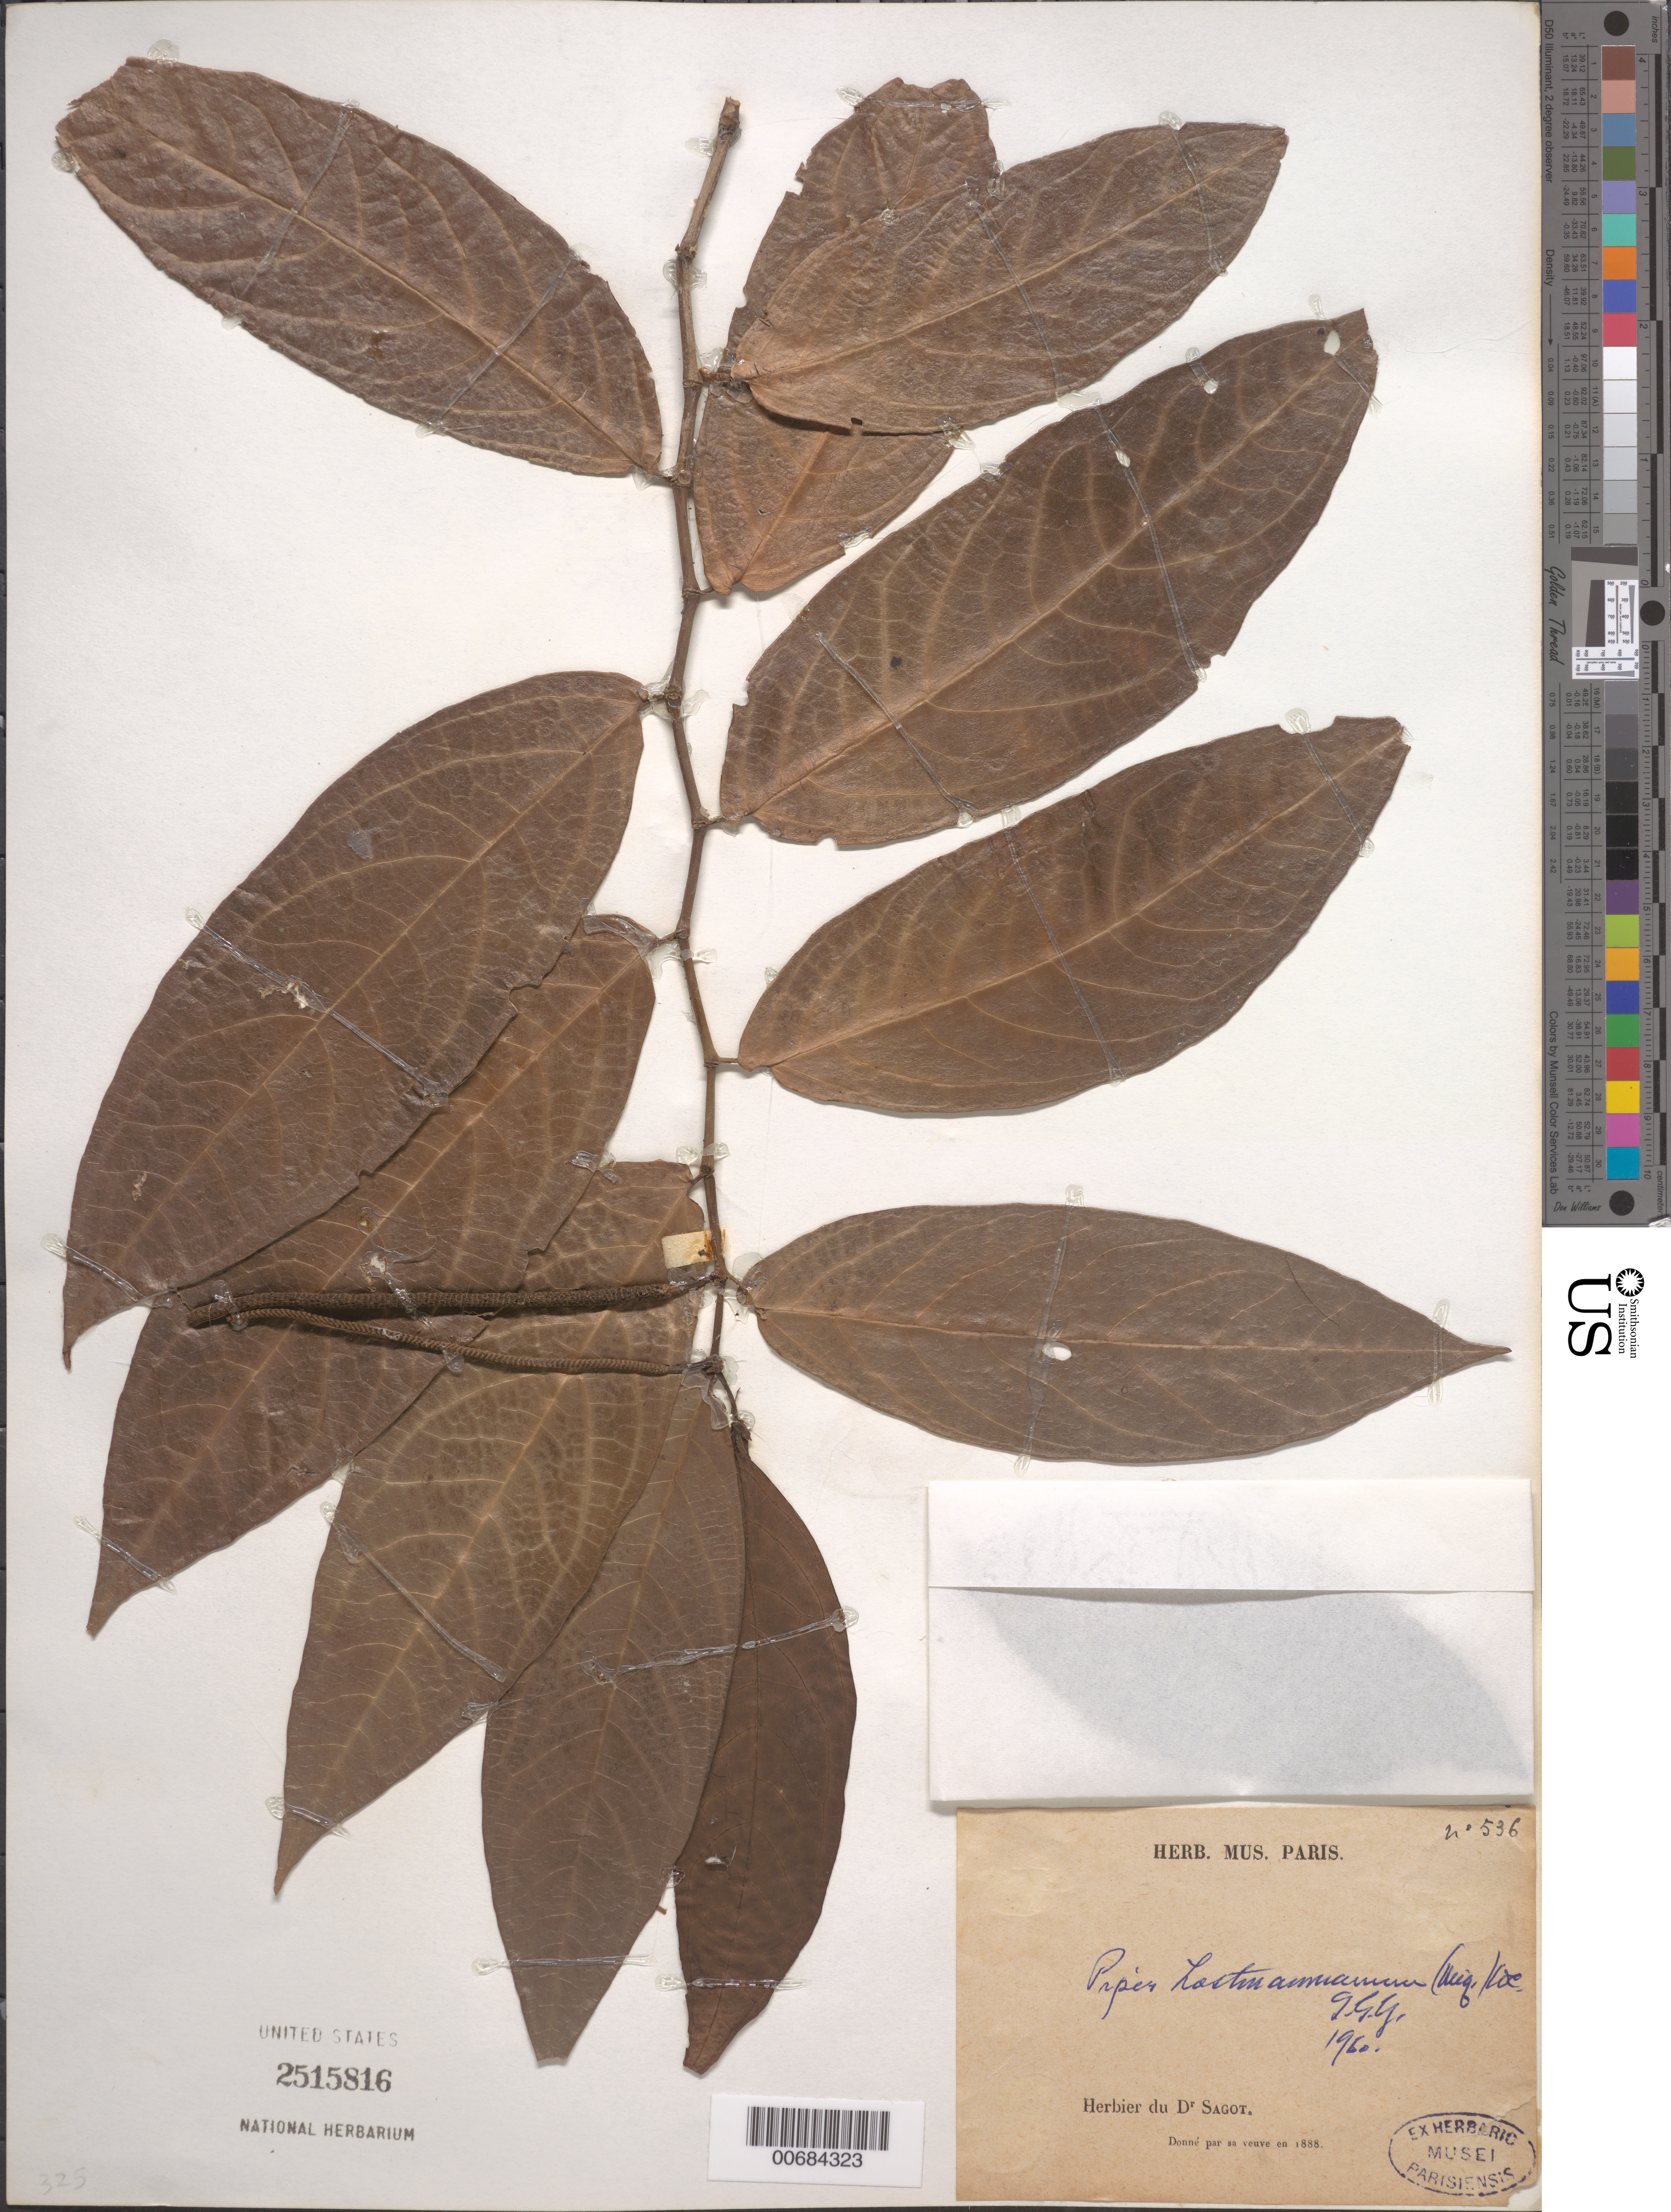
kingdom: Plantae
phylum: Tracheophyta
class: Magnoliopsida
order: Piperales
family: Piperaceae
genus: Piper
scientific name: Piper hostmannianum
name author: (Miq.) C. DC.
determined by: Yuncker, T. G.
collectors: P. A. Sagot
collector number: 536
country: French Guiana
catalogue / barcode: US 2515816